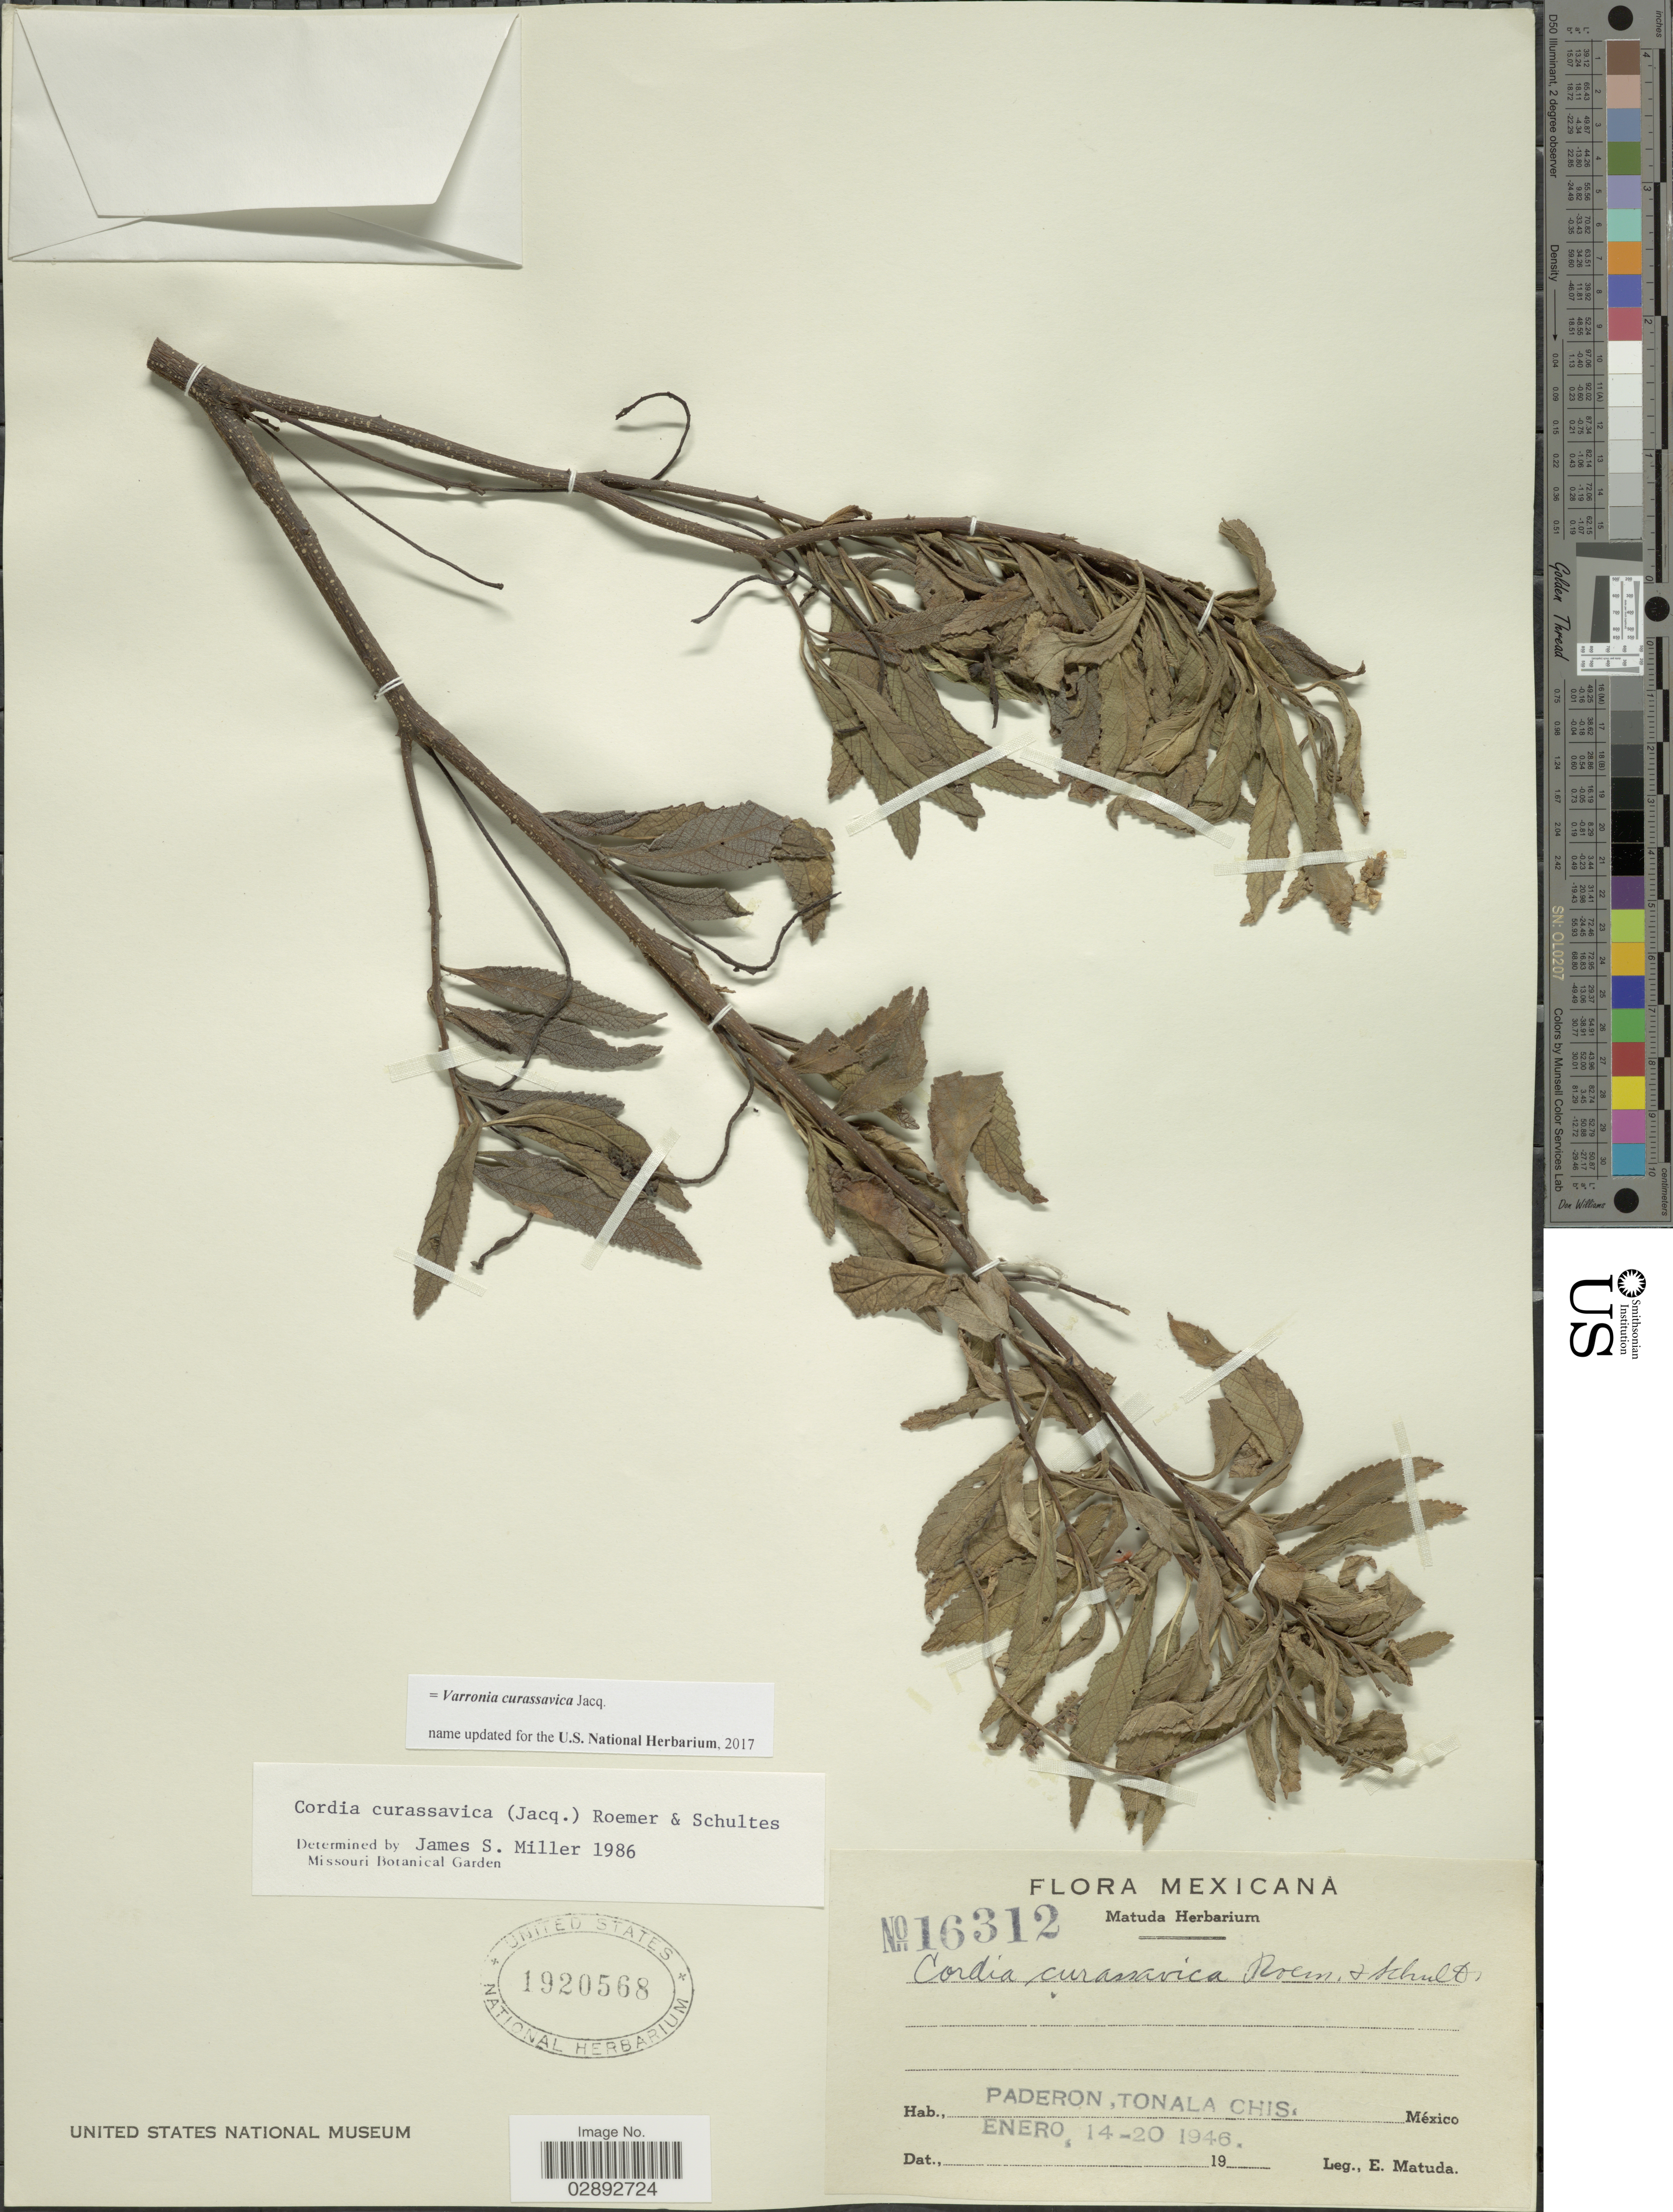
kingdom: Plantae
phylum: Tracheophyta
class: Magnoliopsida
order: Boraginales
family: Cordiaceae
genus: Varronia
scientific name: Varronia curassavica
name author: Jacq.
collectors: E. Matuda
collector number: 16312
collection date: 1946-01-14/1946-01-20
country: Mexico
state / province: Chiapas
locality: Paderon, Tonala, Chis.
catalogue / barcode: US 1920568